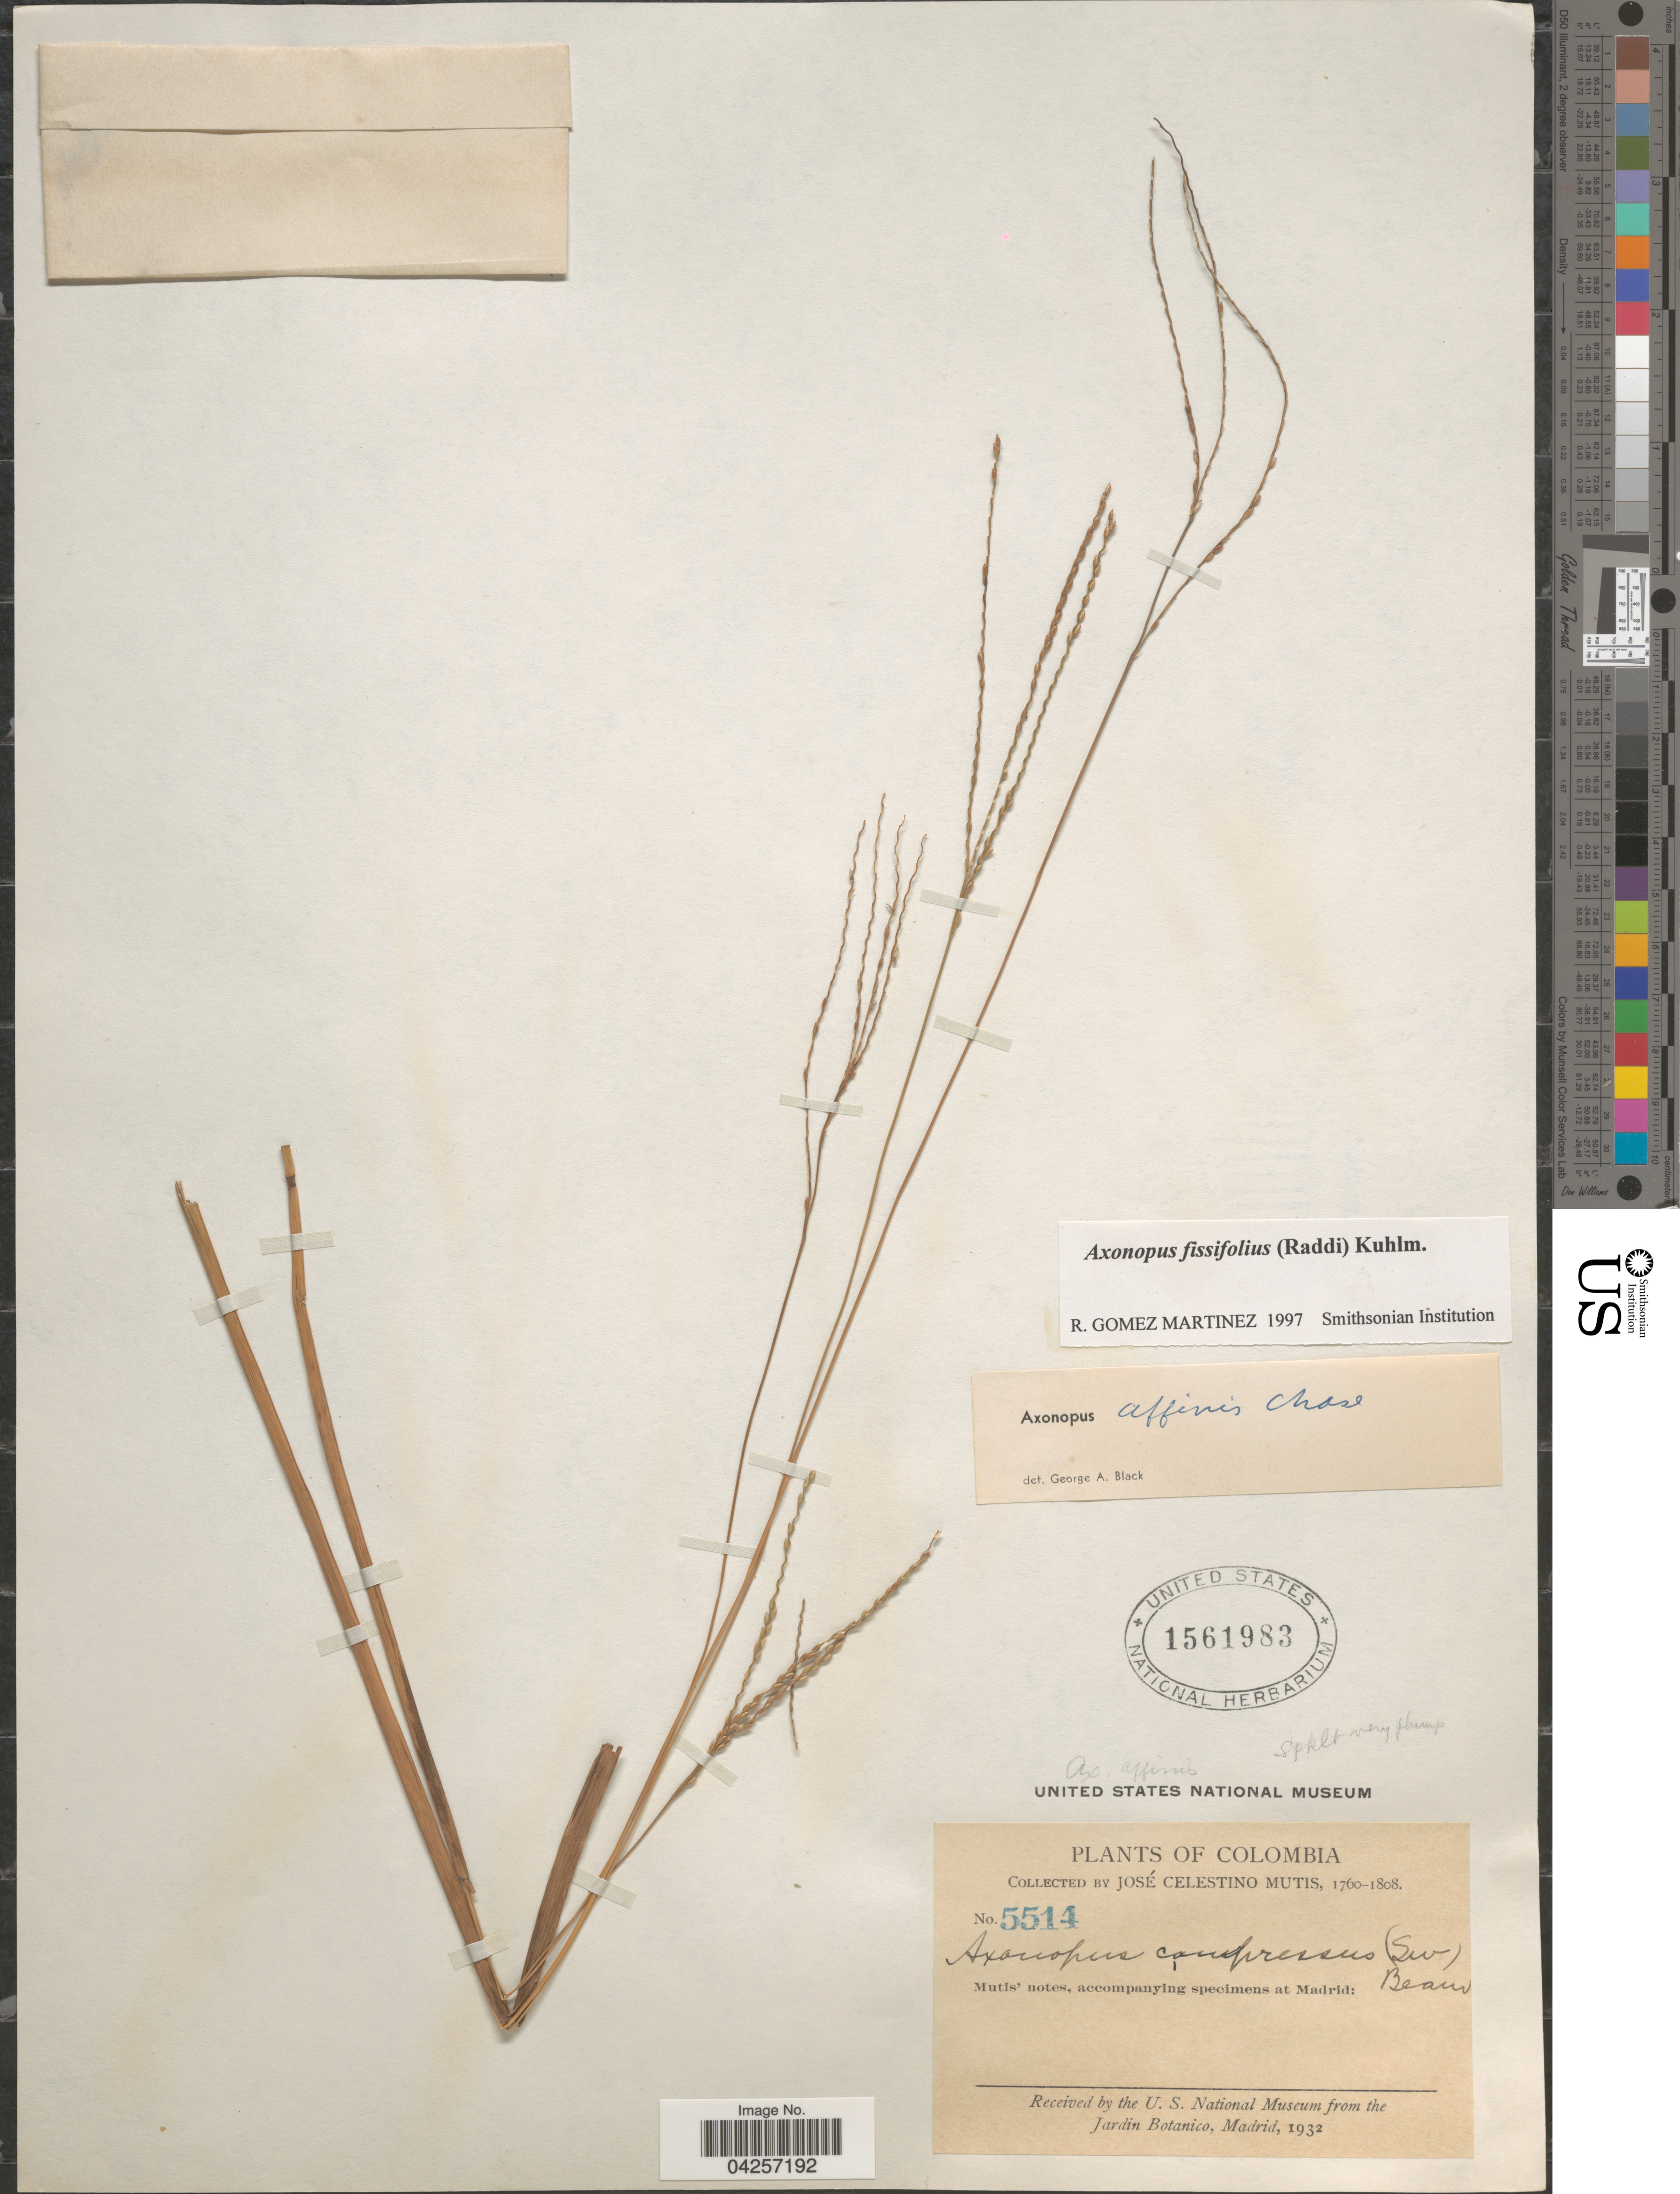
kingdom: Plantae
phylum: Tracheophyta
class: Liliopsida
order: Poales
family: Poaceae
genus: Axonopus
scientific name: Axonopus fissifolius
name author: (Raddi) Kuhlm.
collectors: J. C. B. Mutis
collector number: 5514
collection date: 1760/1808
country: Colombia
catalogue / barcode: US 1561983